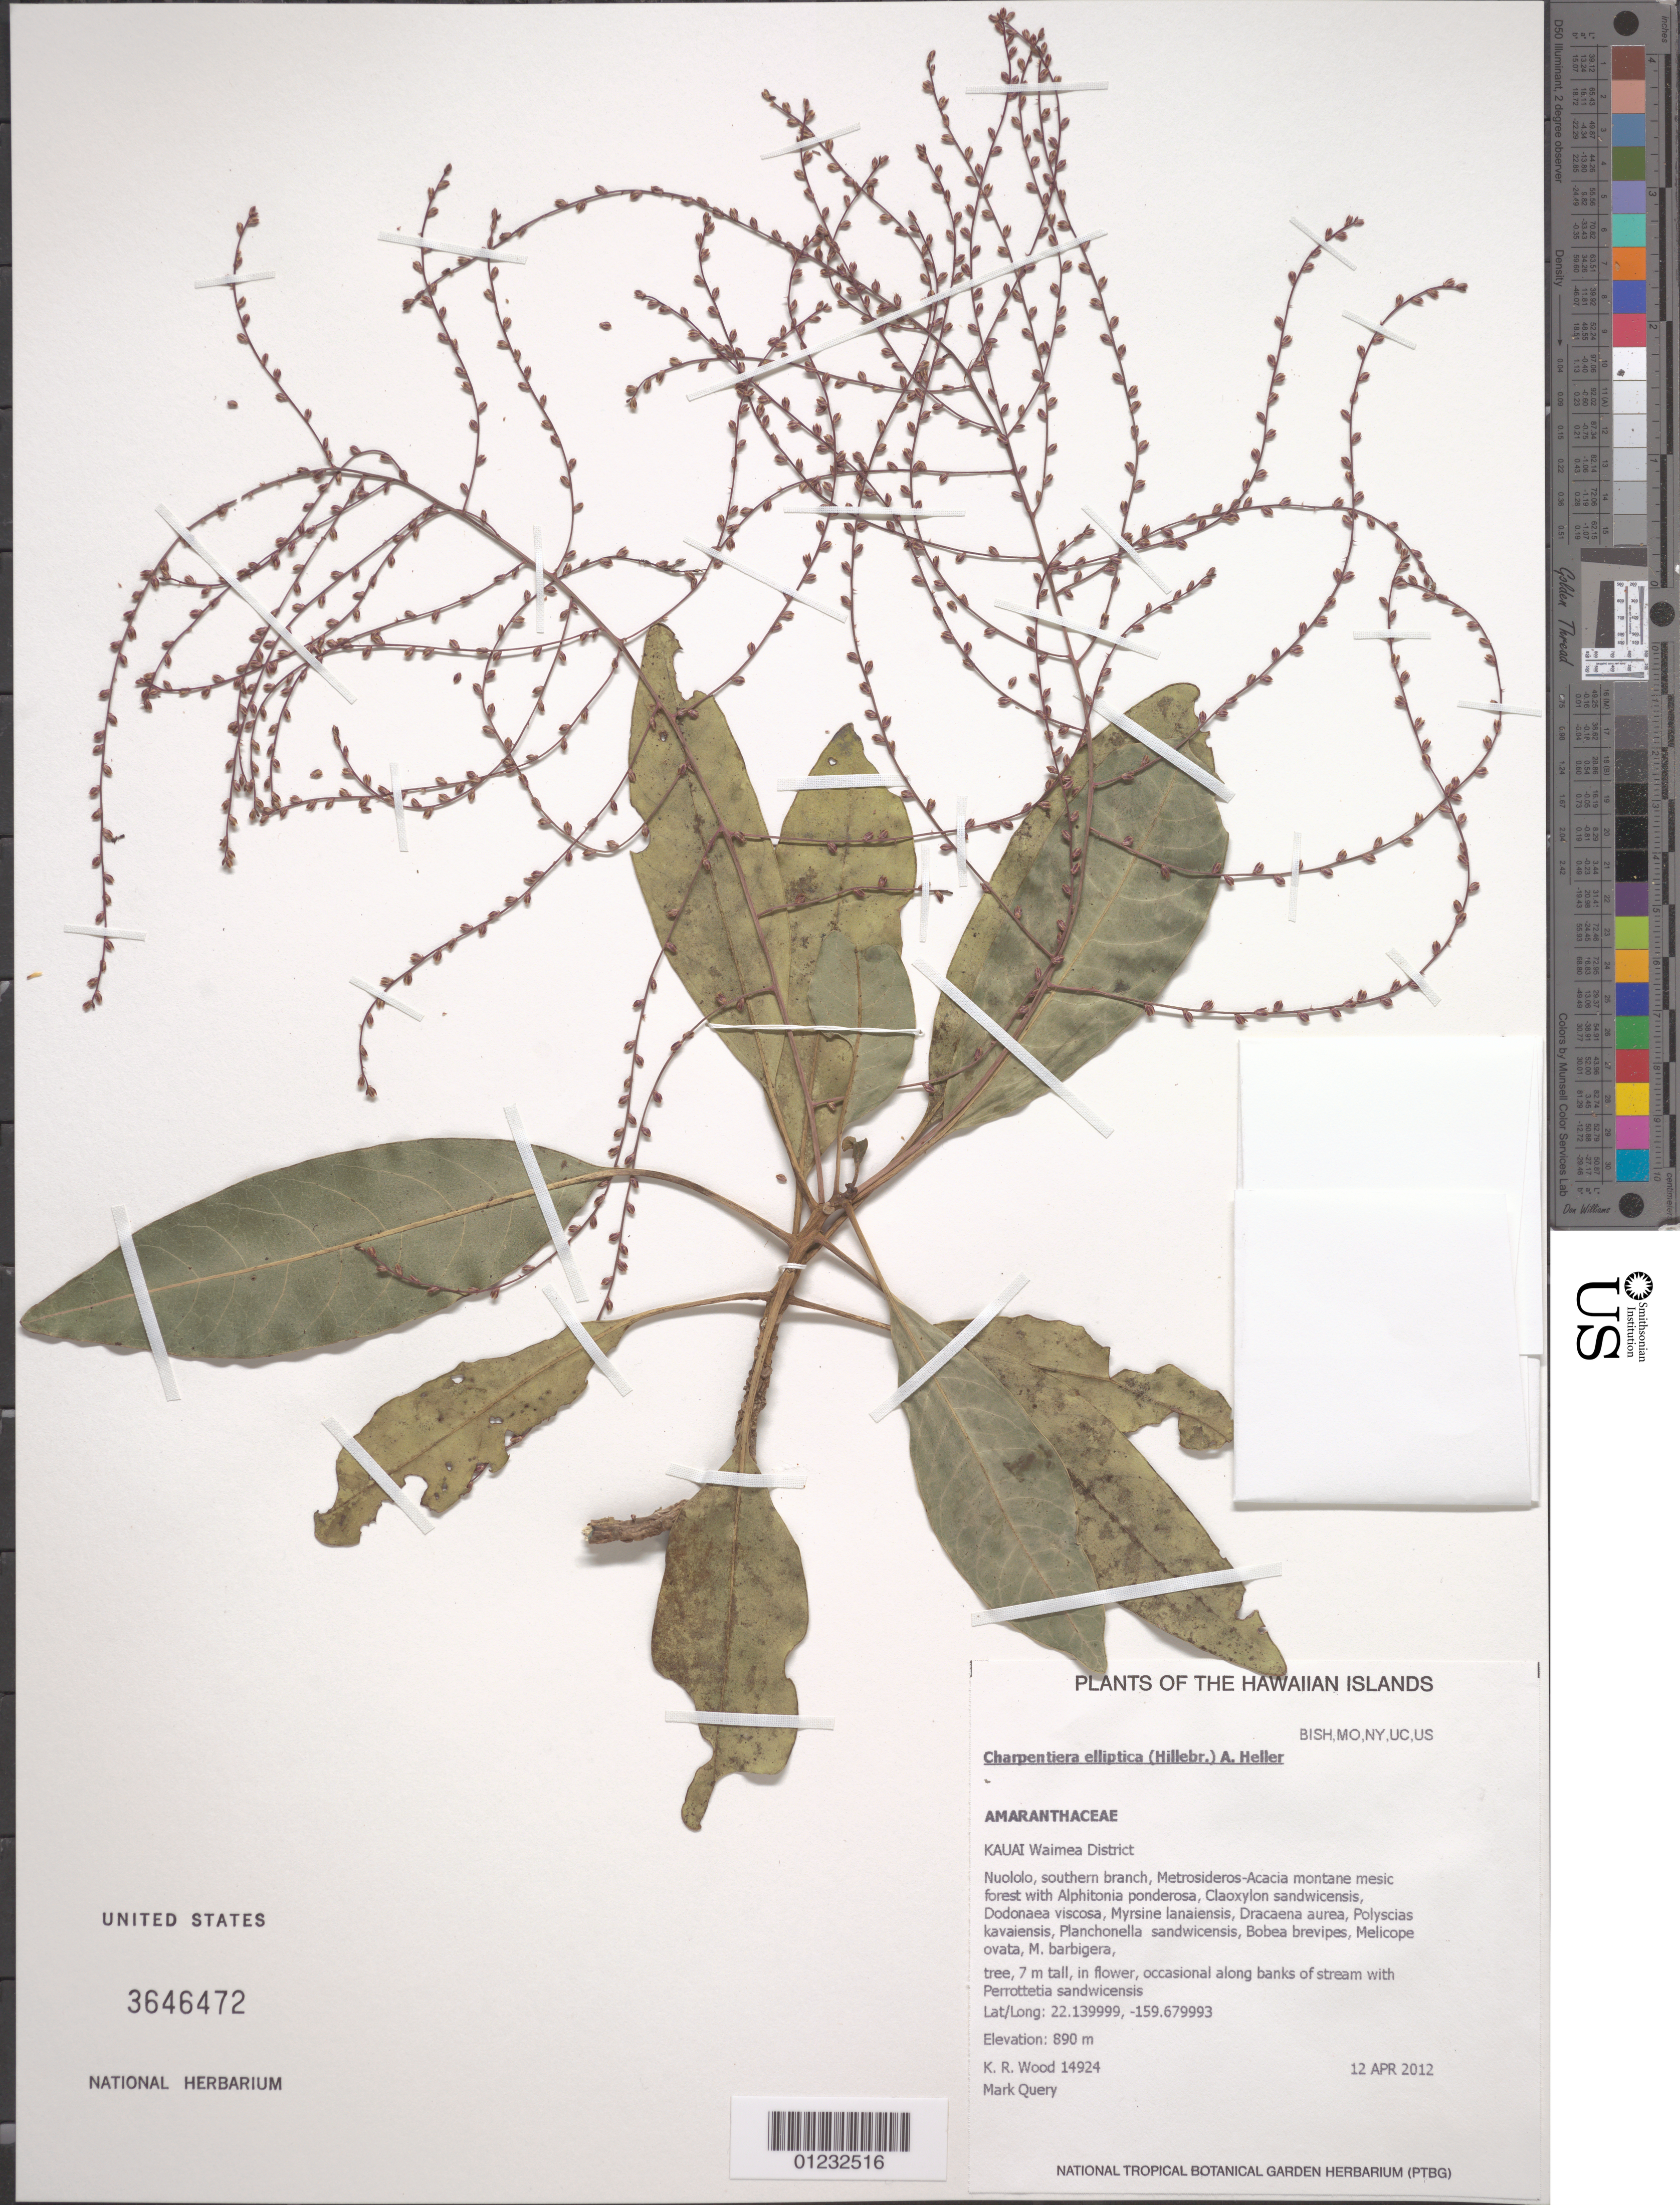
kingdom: Plantae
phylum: Tracheophyta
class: Magnoliopsida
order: Caryophyllales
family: Amaranthaceae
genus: Charpentiera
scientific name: Charpentiera elliptica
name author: (Hillebr.) A. Heller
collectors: K. R. Wood & M. Query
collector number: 14924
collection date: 2012-04-12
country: United States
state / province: Hawaii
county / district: Kauai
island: Kaua'i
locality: Waimea District, Nuololo, southern branch.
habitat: Montane mesic forest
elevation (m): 890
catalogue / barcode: US 3646472